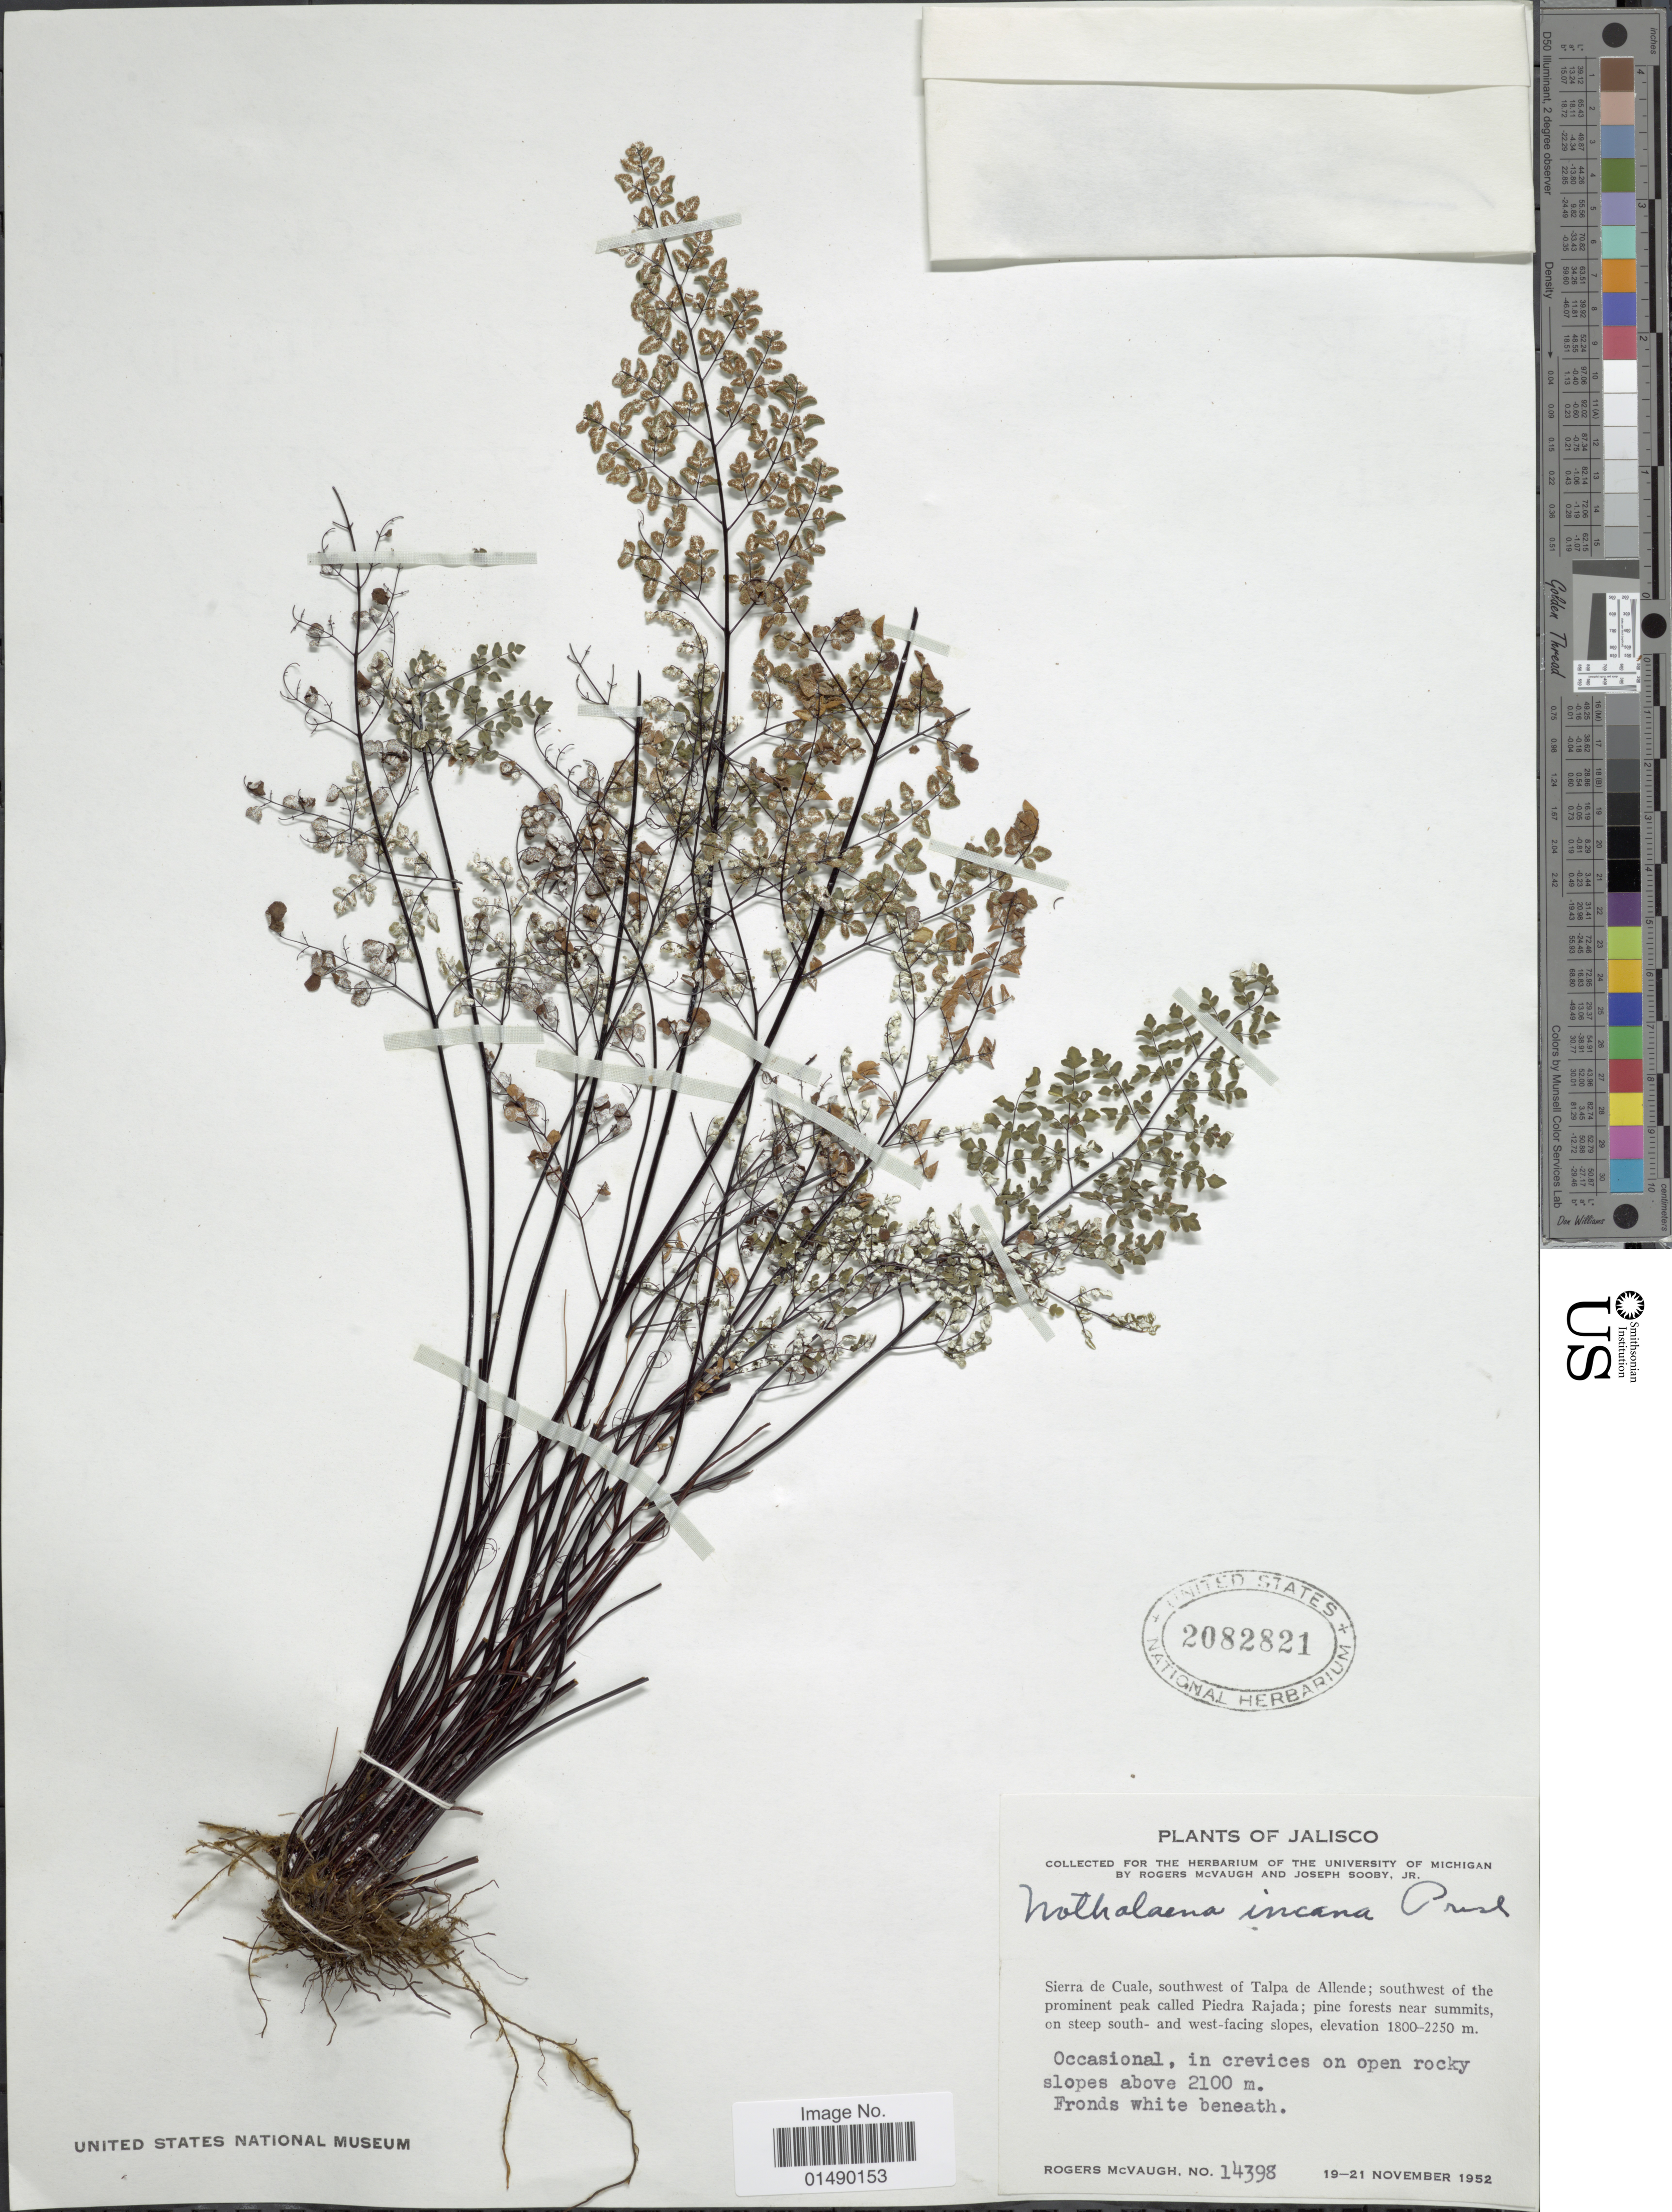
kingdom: Plantae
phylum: Tracheophyta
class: Polypodiopsida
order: Polypodiales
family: Pteridaceae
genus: Argyrochosma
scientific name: Argyrochosma incana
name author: (C. Presl) Windham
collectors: R. McVaugh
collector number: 14398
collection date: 1952-11-19/1952-11-21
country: Mexico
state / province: Jalisco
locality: Mexico, Sierra de Cuale, southwest of Talpa de Allende; southwest of the prominent peak called Piedra Rajada; pine forests near summits, on steep south- and west-facing slopes.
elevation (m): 2100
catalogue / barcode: US 2082821